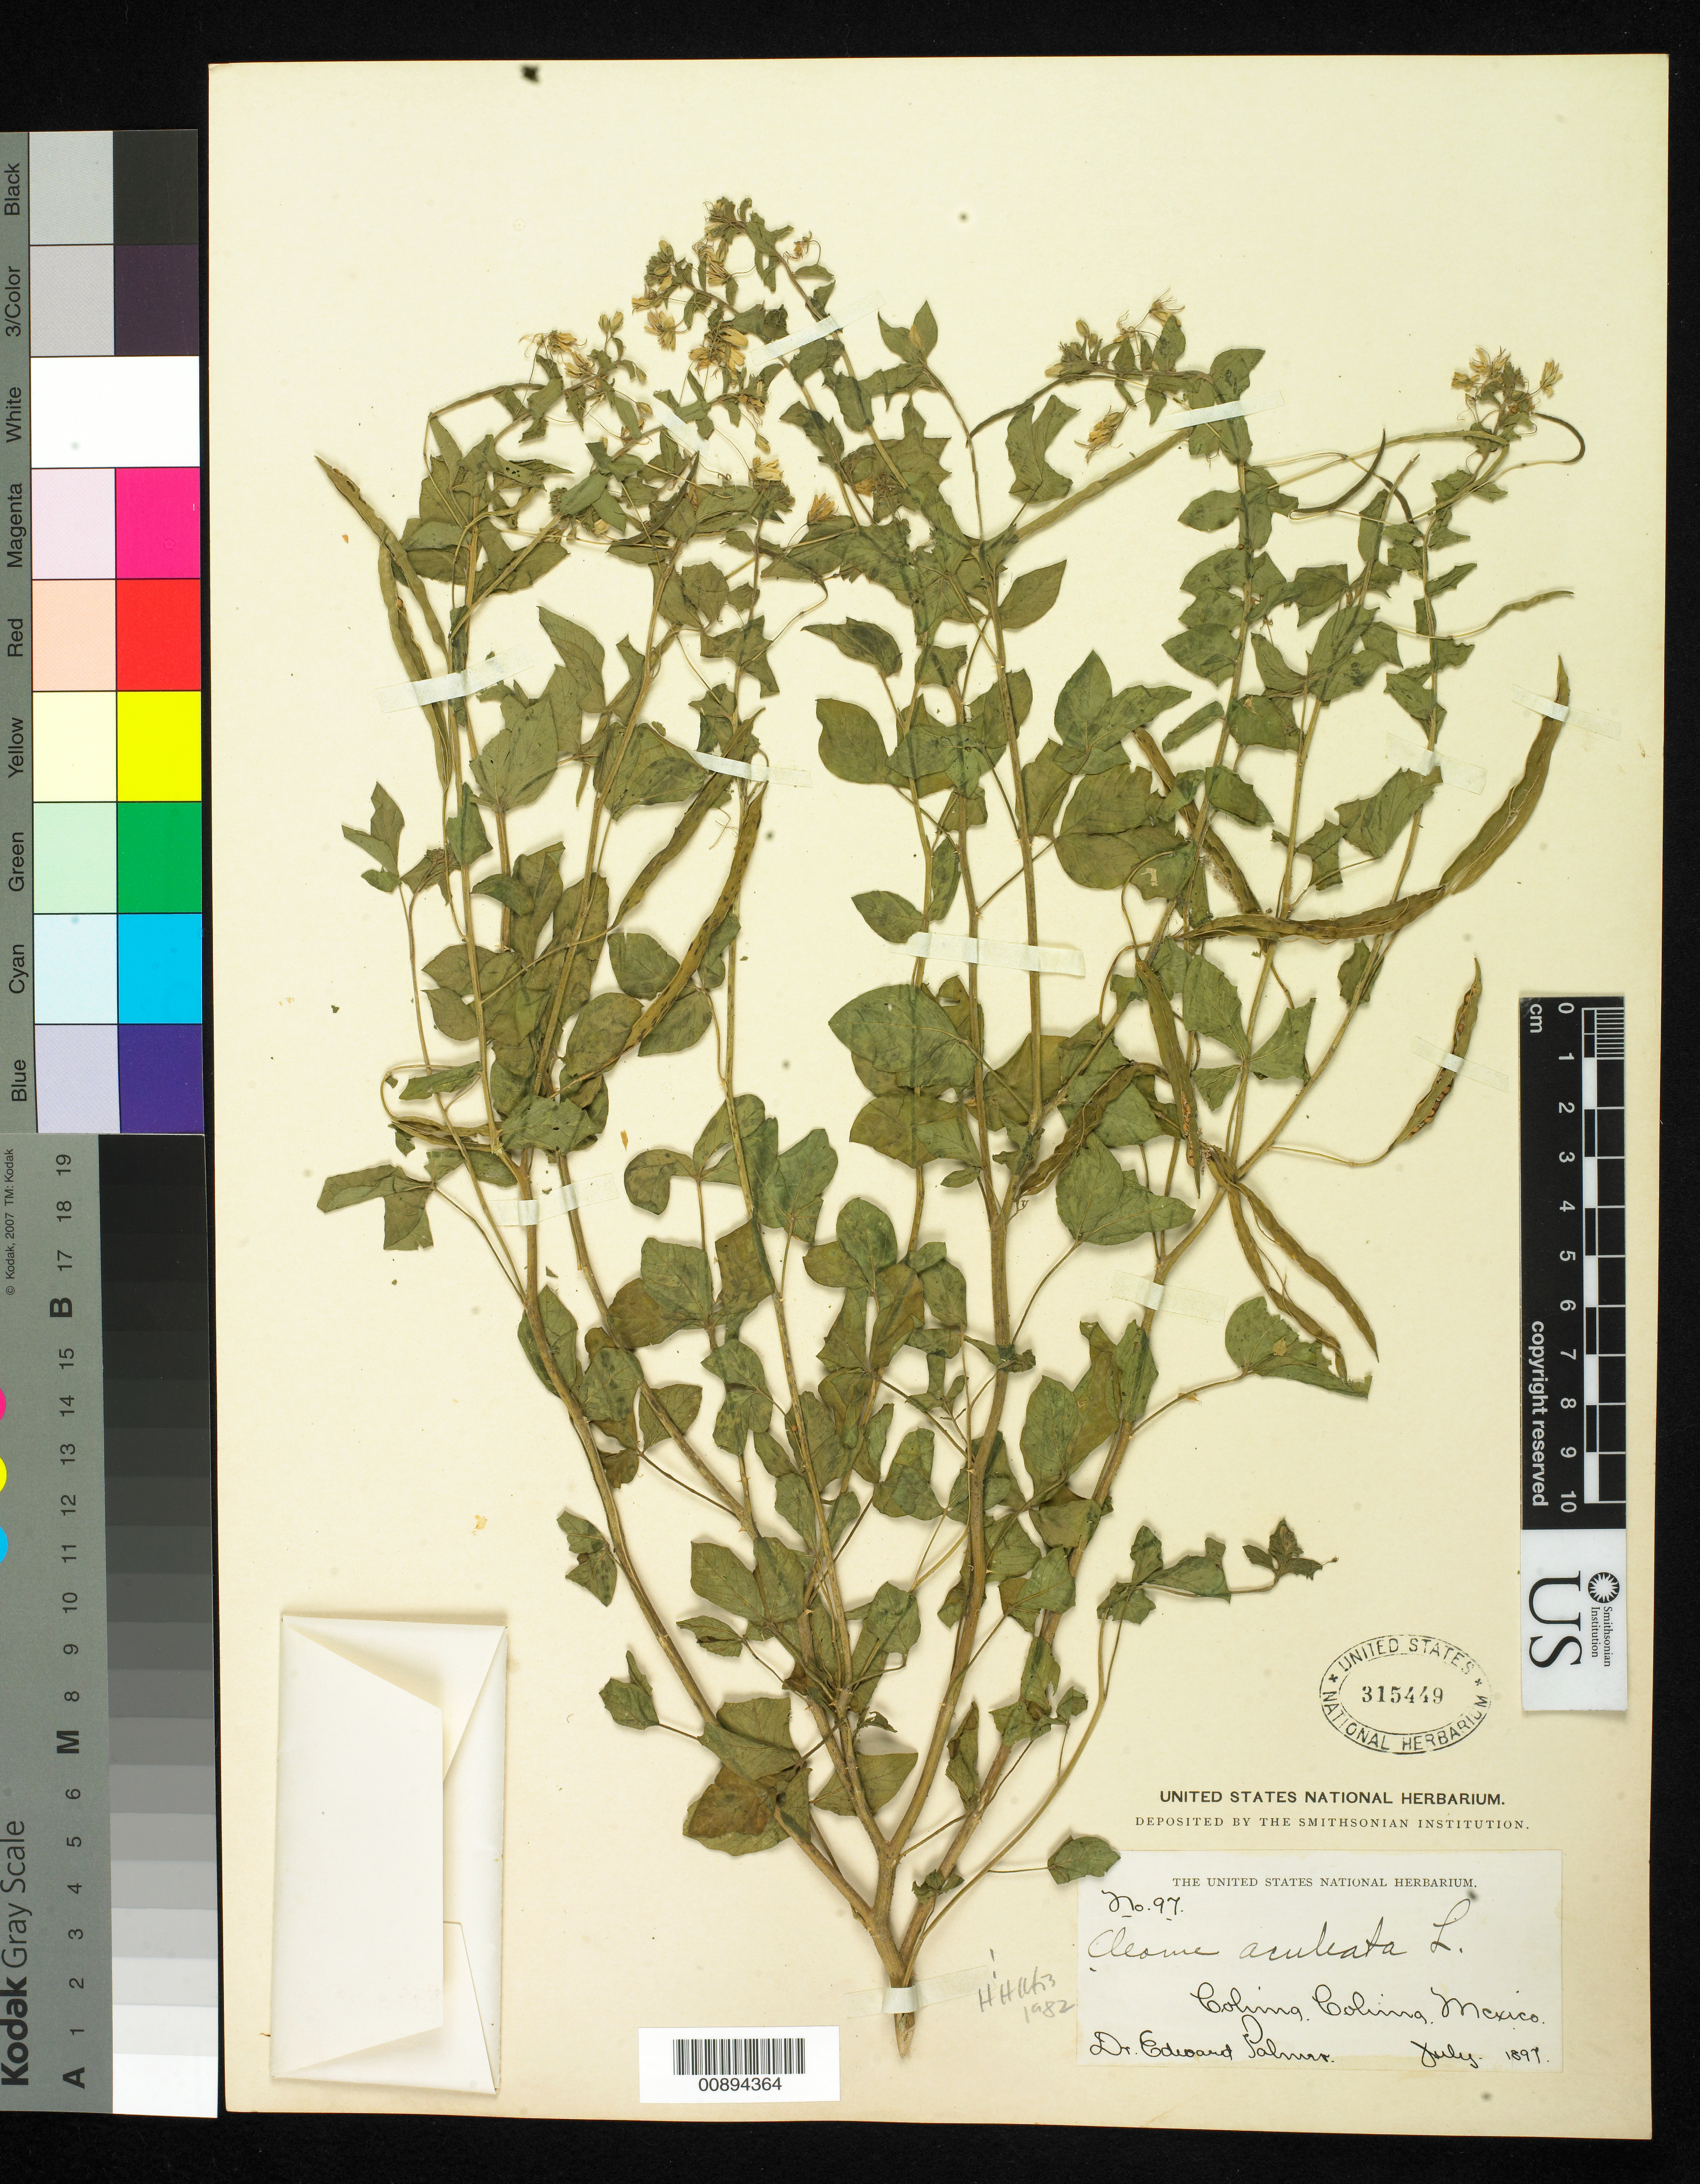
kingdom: Plantae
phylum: Tracheophyta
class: Magnoliopsida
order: Brassicales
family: Cleomaceae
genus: Tarenaya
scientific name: Tarenaya aculeata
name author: (L.) Soares Neto & Roalson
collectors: E. Palmer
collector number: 97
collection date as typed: Jul 1897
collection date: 1897-07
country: Mexico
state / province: Colima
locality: Colima, Colima.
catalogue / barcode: US 315449